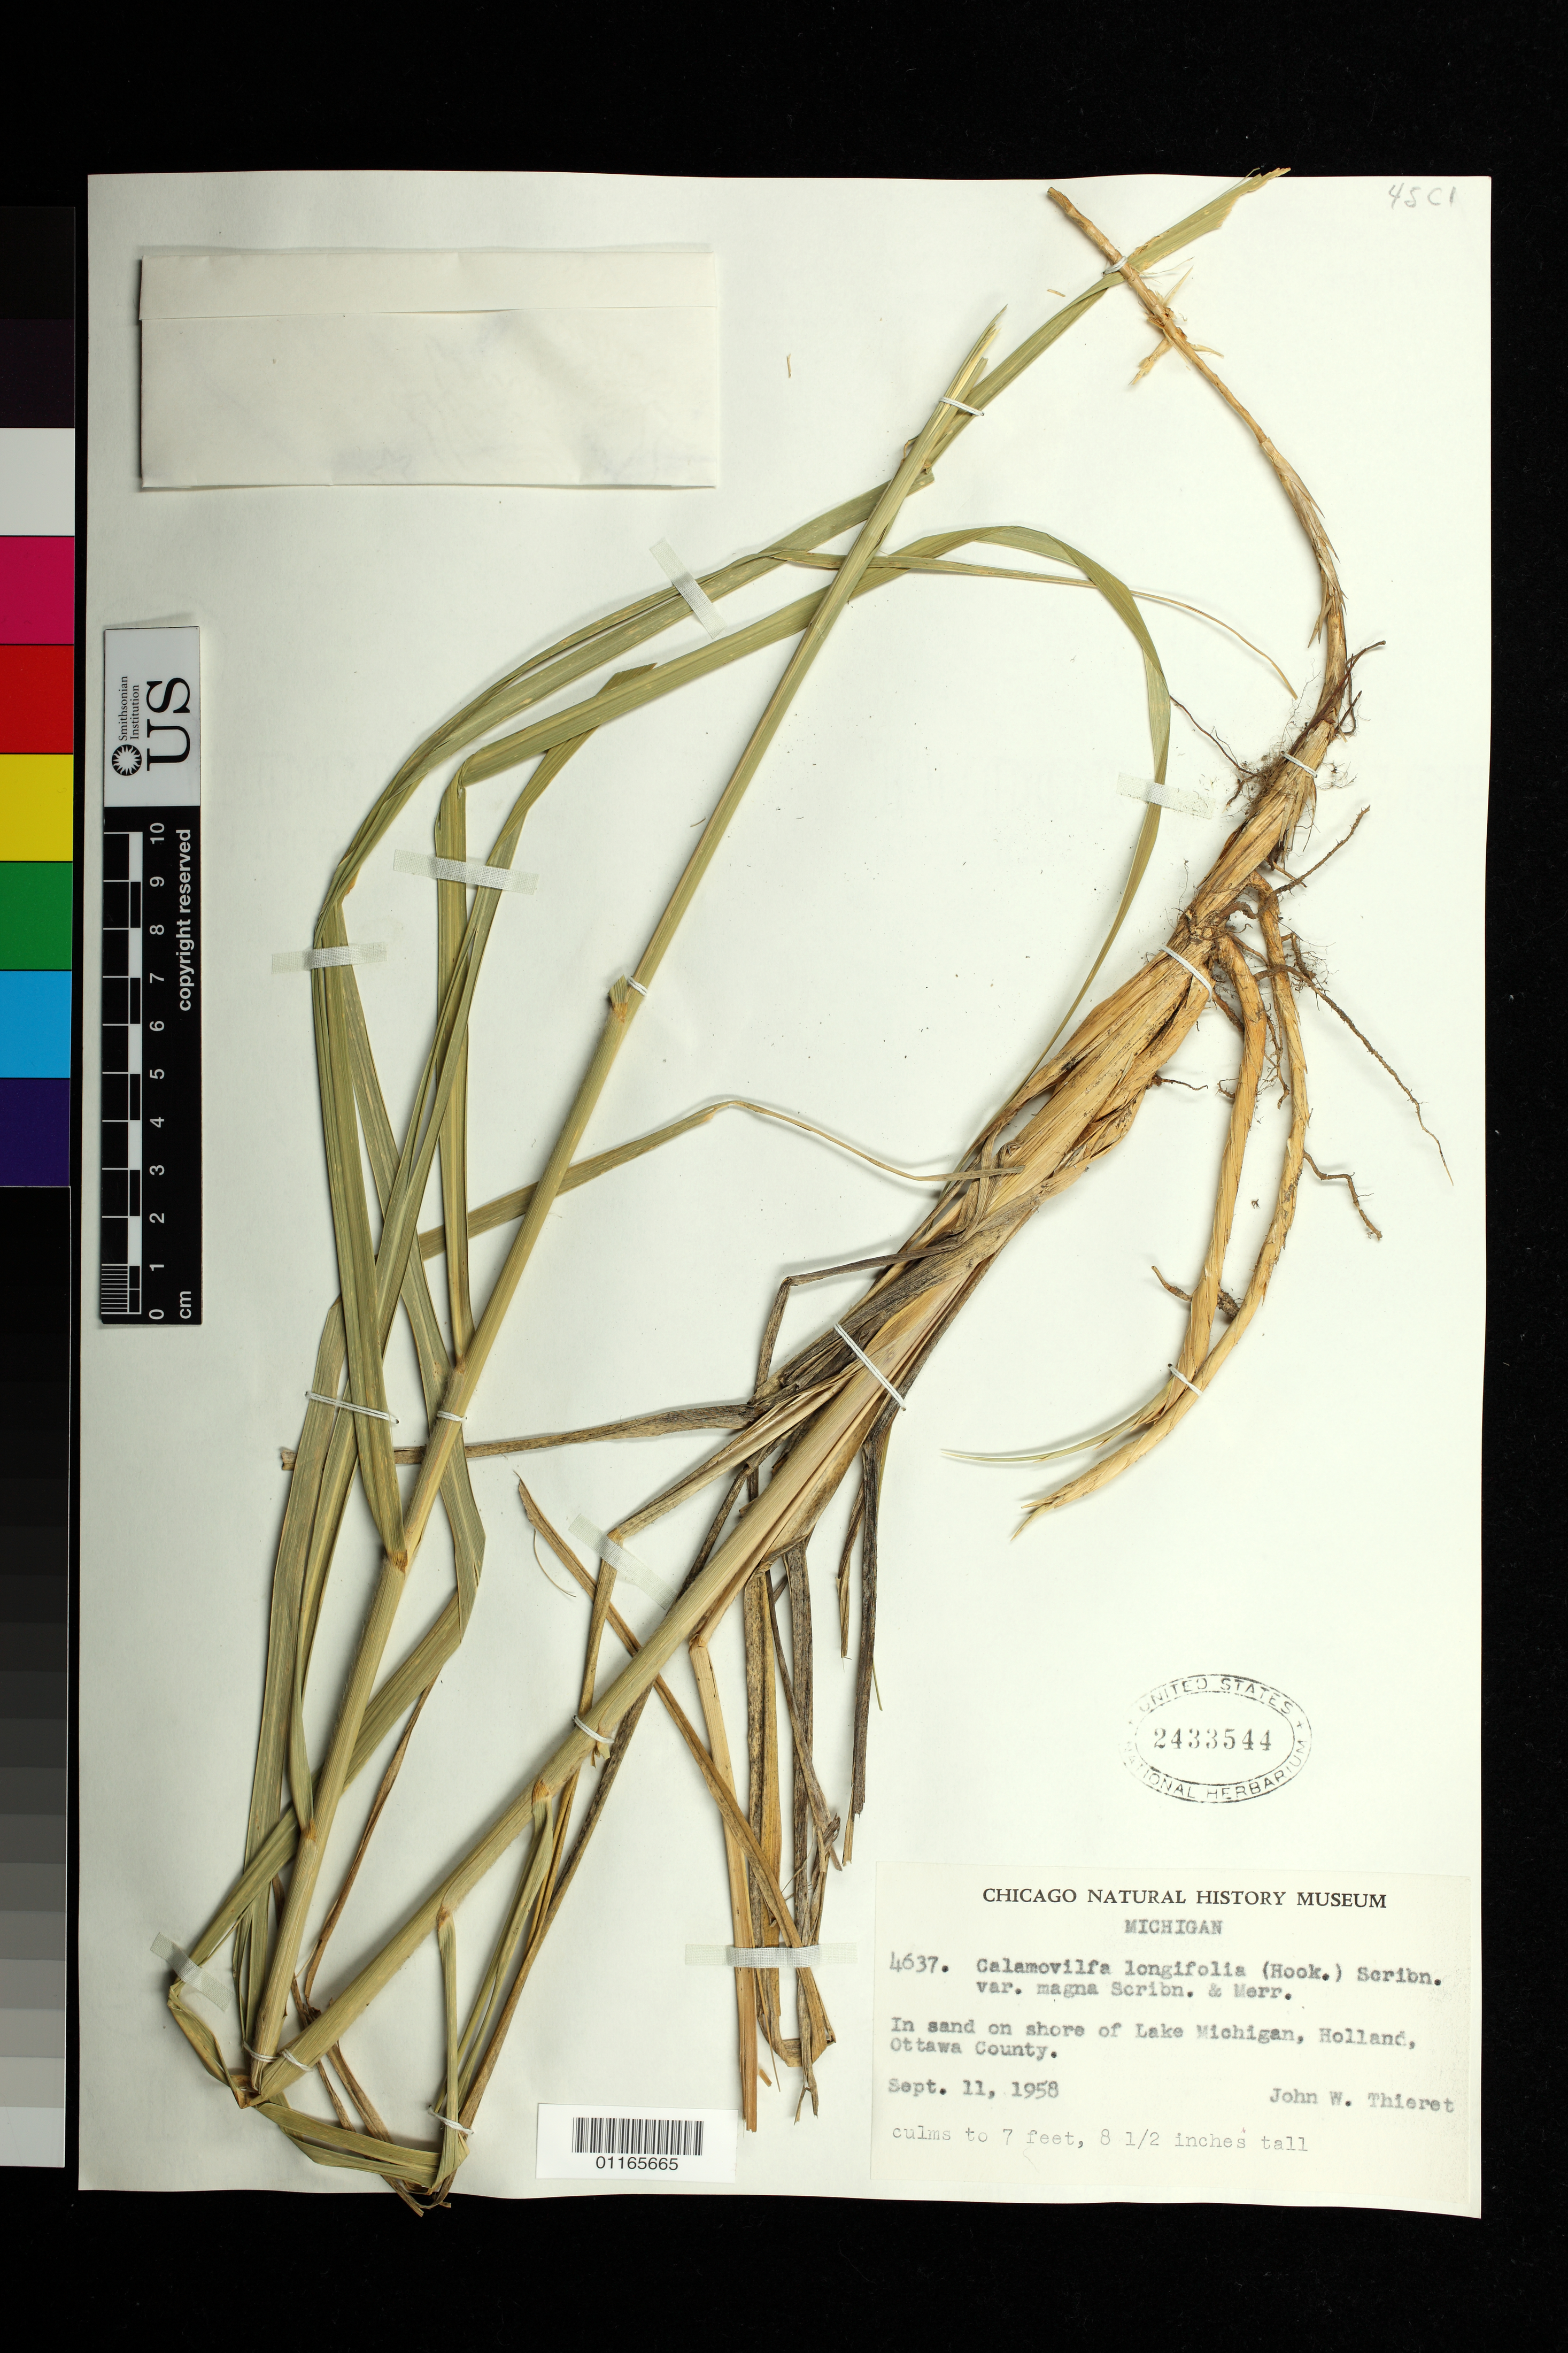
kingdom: Plantae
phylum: Tracheophyta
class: Liliopsida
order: Poales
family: Poaceae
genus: Calamovilfa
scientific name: Calamovilfa longifolia var. magna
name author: Scribn. & Merr.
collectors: J. W. Thieret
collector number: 4637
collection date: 1958-09-11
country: United States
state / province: Michigan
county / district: Ottawa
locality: In sand on shore of Lake Michigan, Holland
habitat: In sand on shore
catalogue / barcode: US 2433544